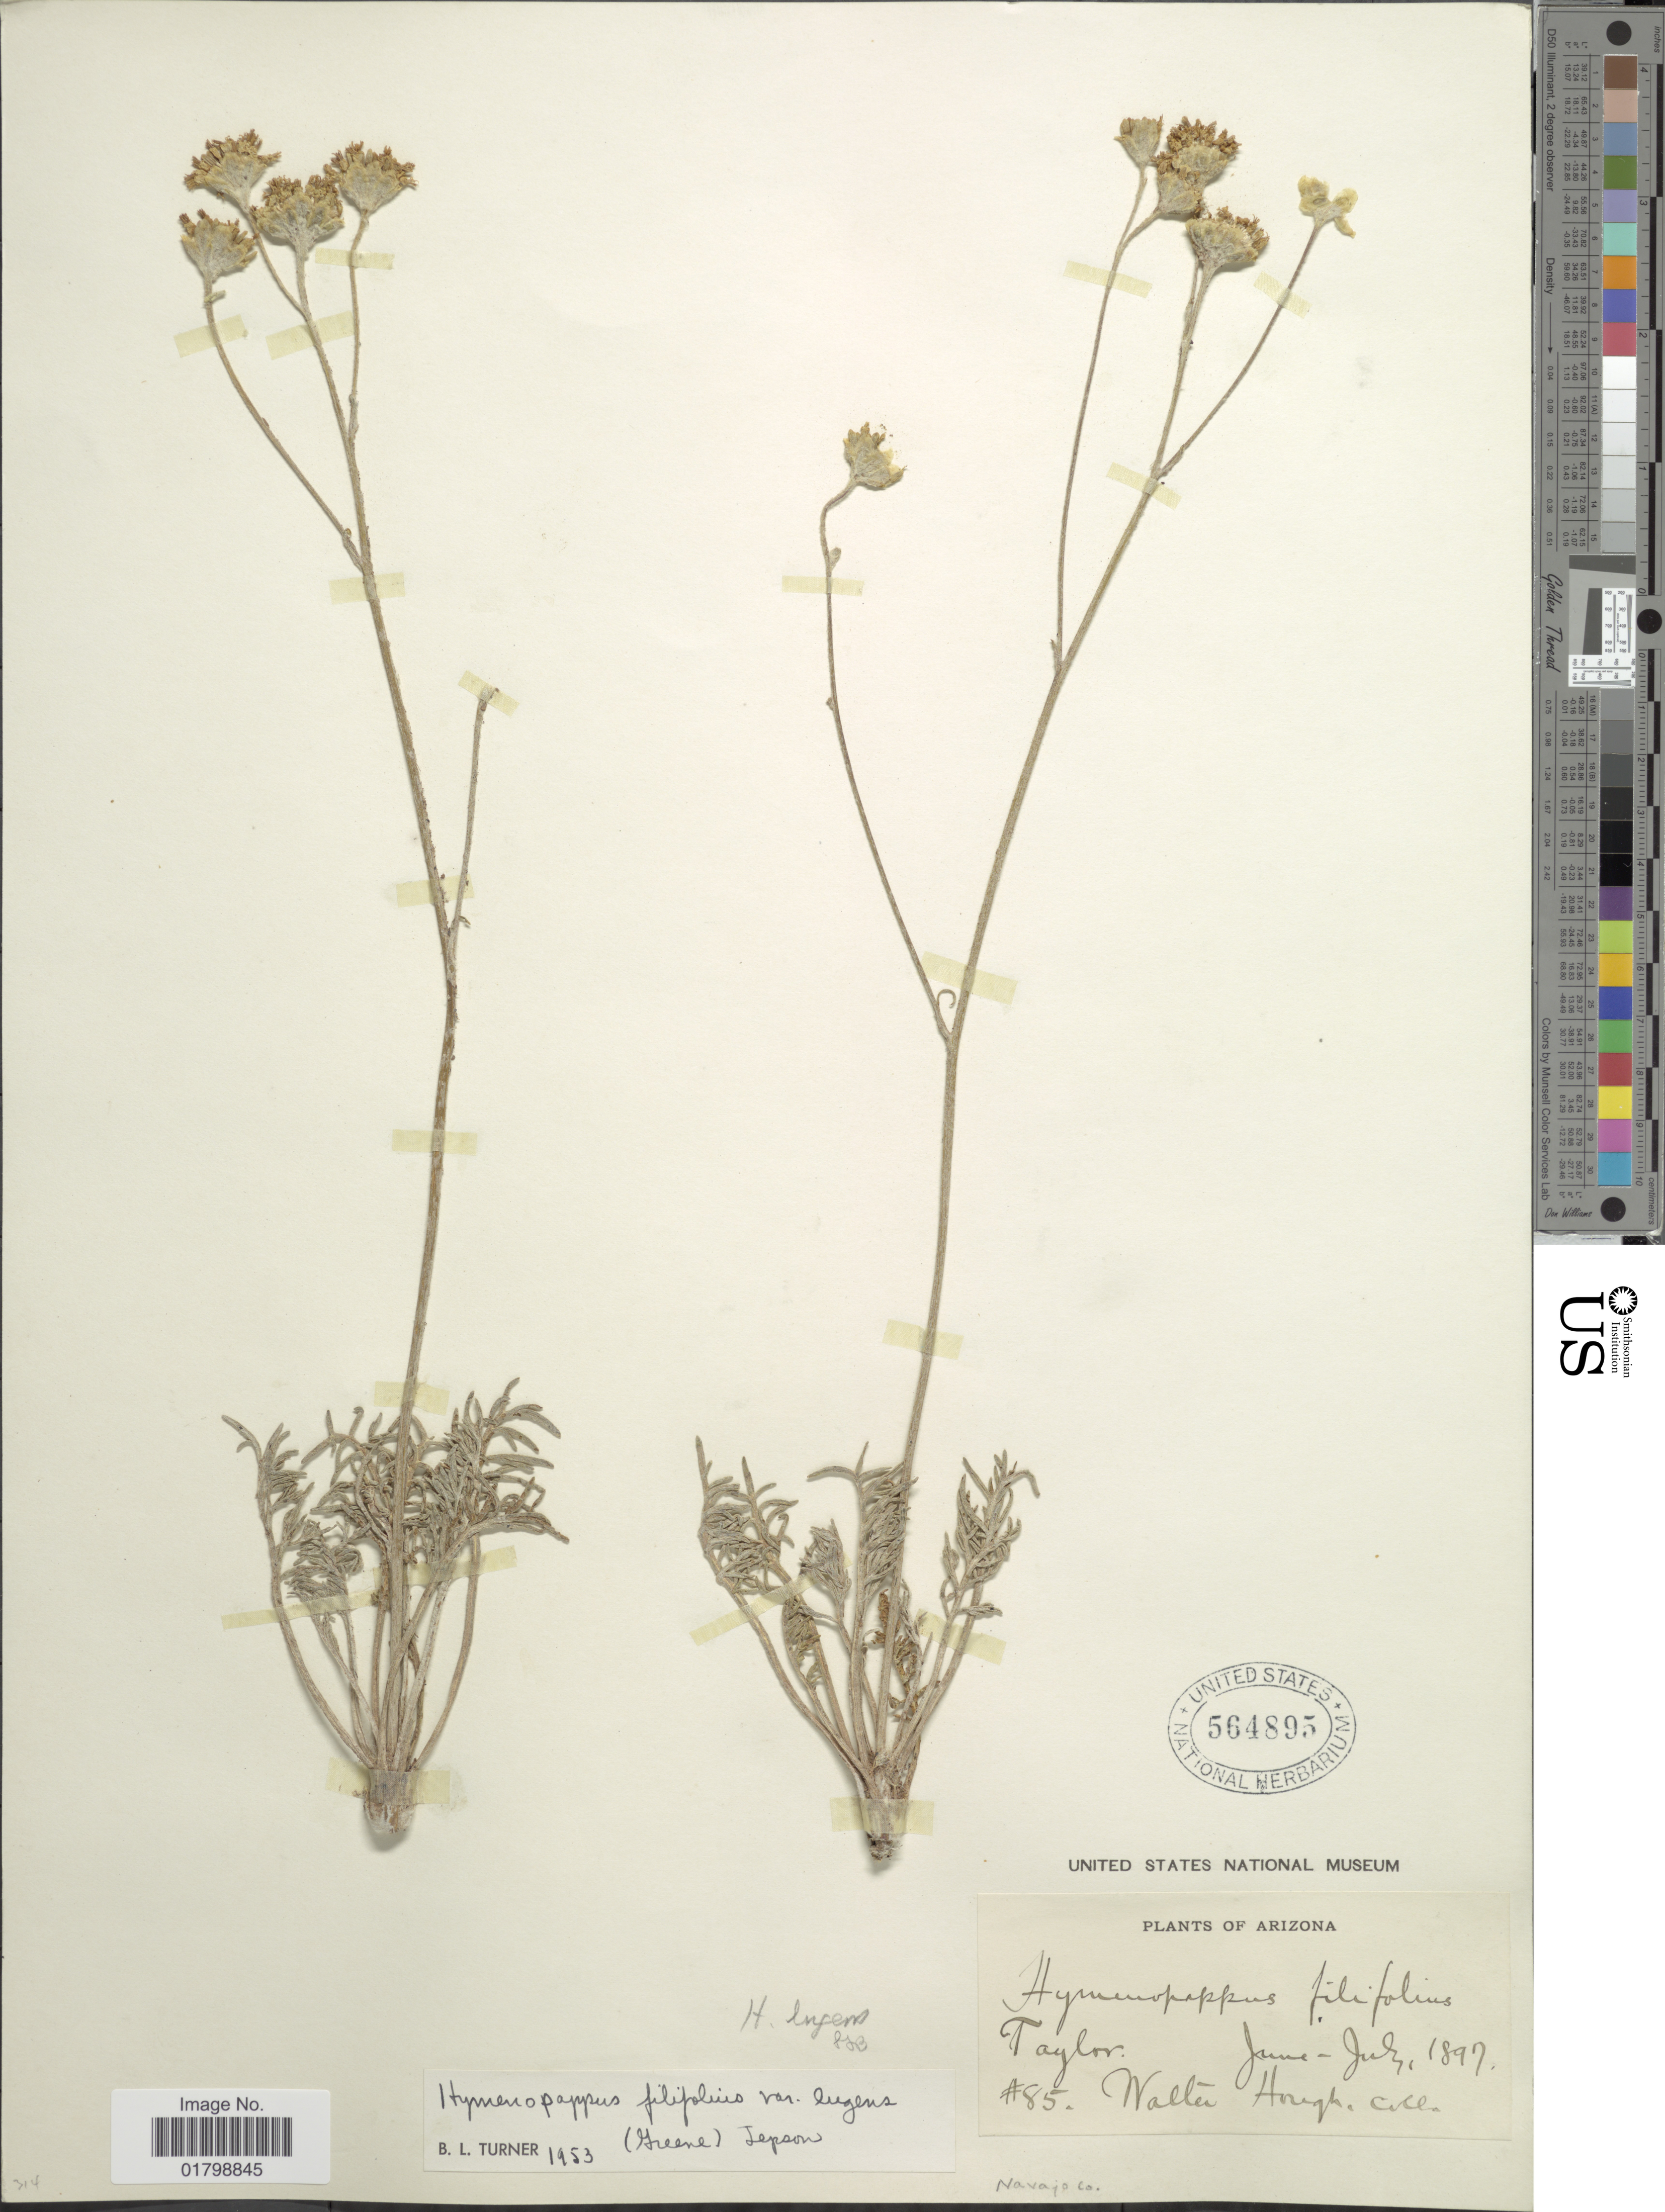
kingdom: Plantae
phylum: Tracheophyta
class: Magnoliopsida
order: Asterales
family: Asteraceae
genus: Hymenopappus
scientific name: Hymenopappus filifolius var. lugens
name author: (Greene) Jeps.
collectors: W. Hough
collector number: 85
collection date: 1897-06/1897-07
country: United States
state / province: Arizona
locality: Taylor, Navajo Co.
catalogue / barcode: US 564895